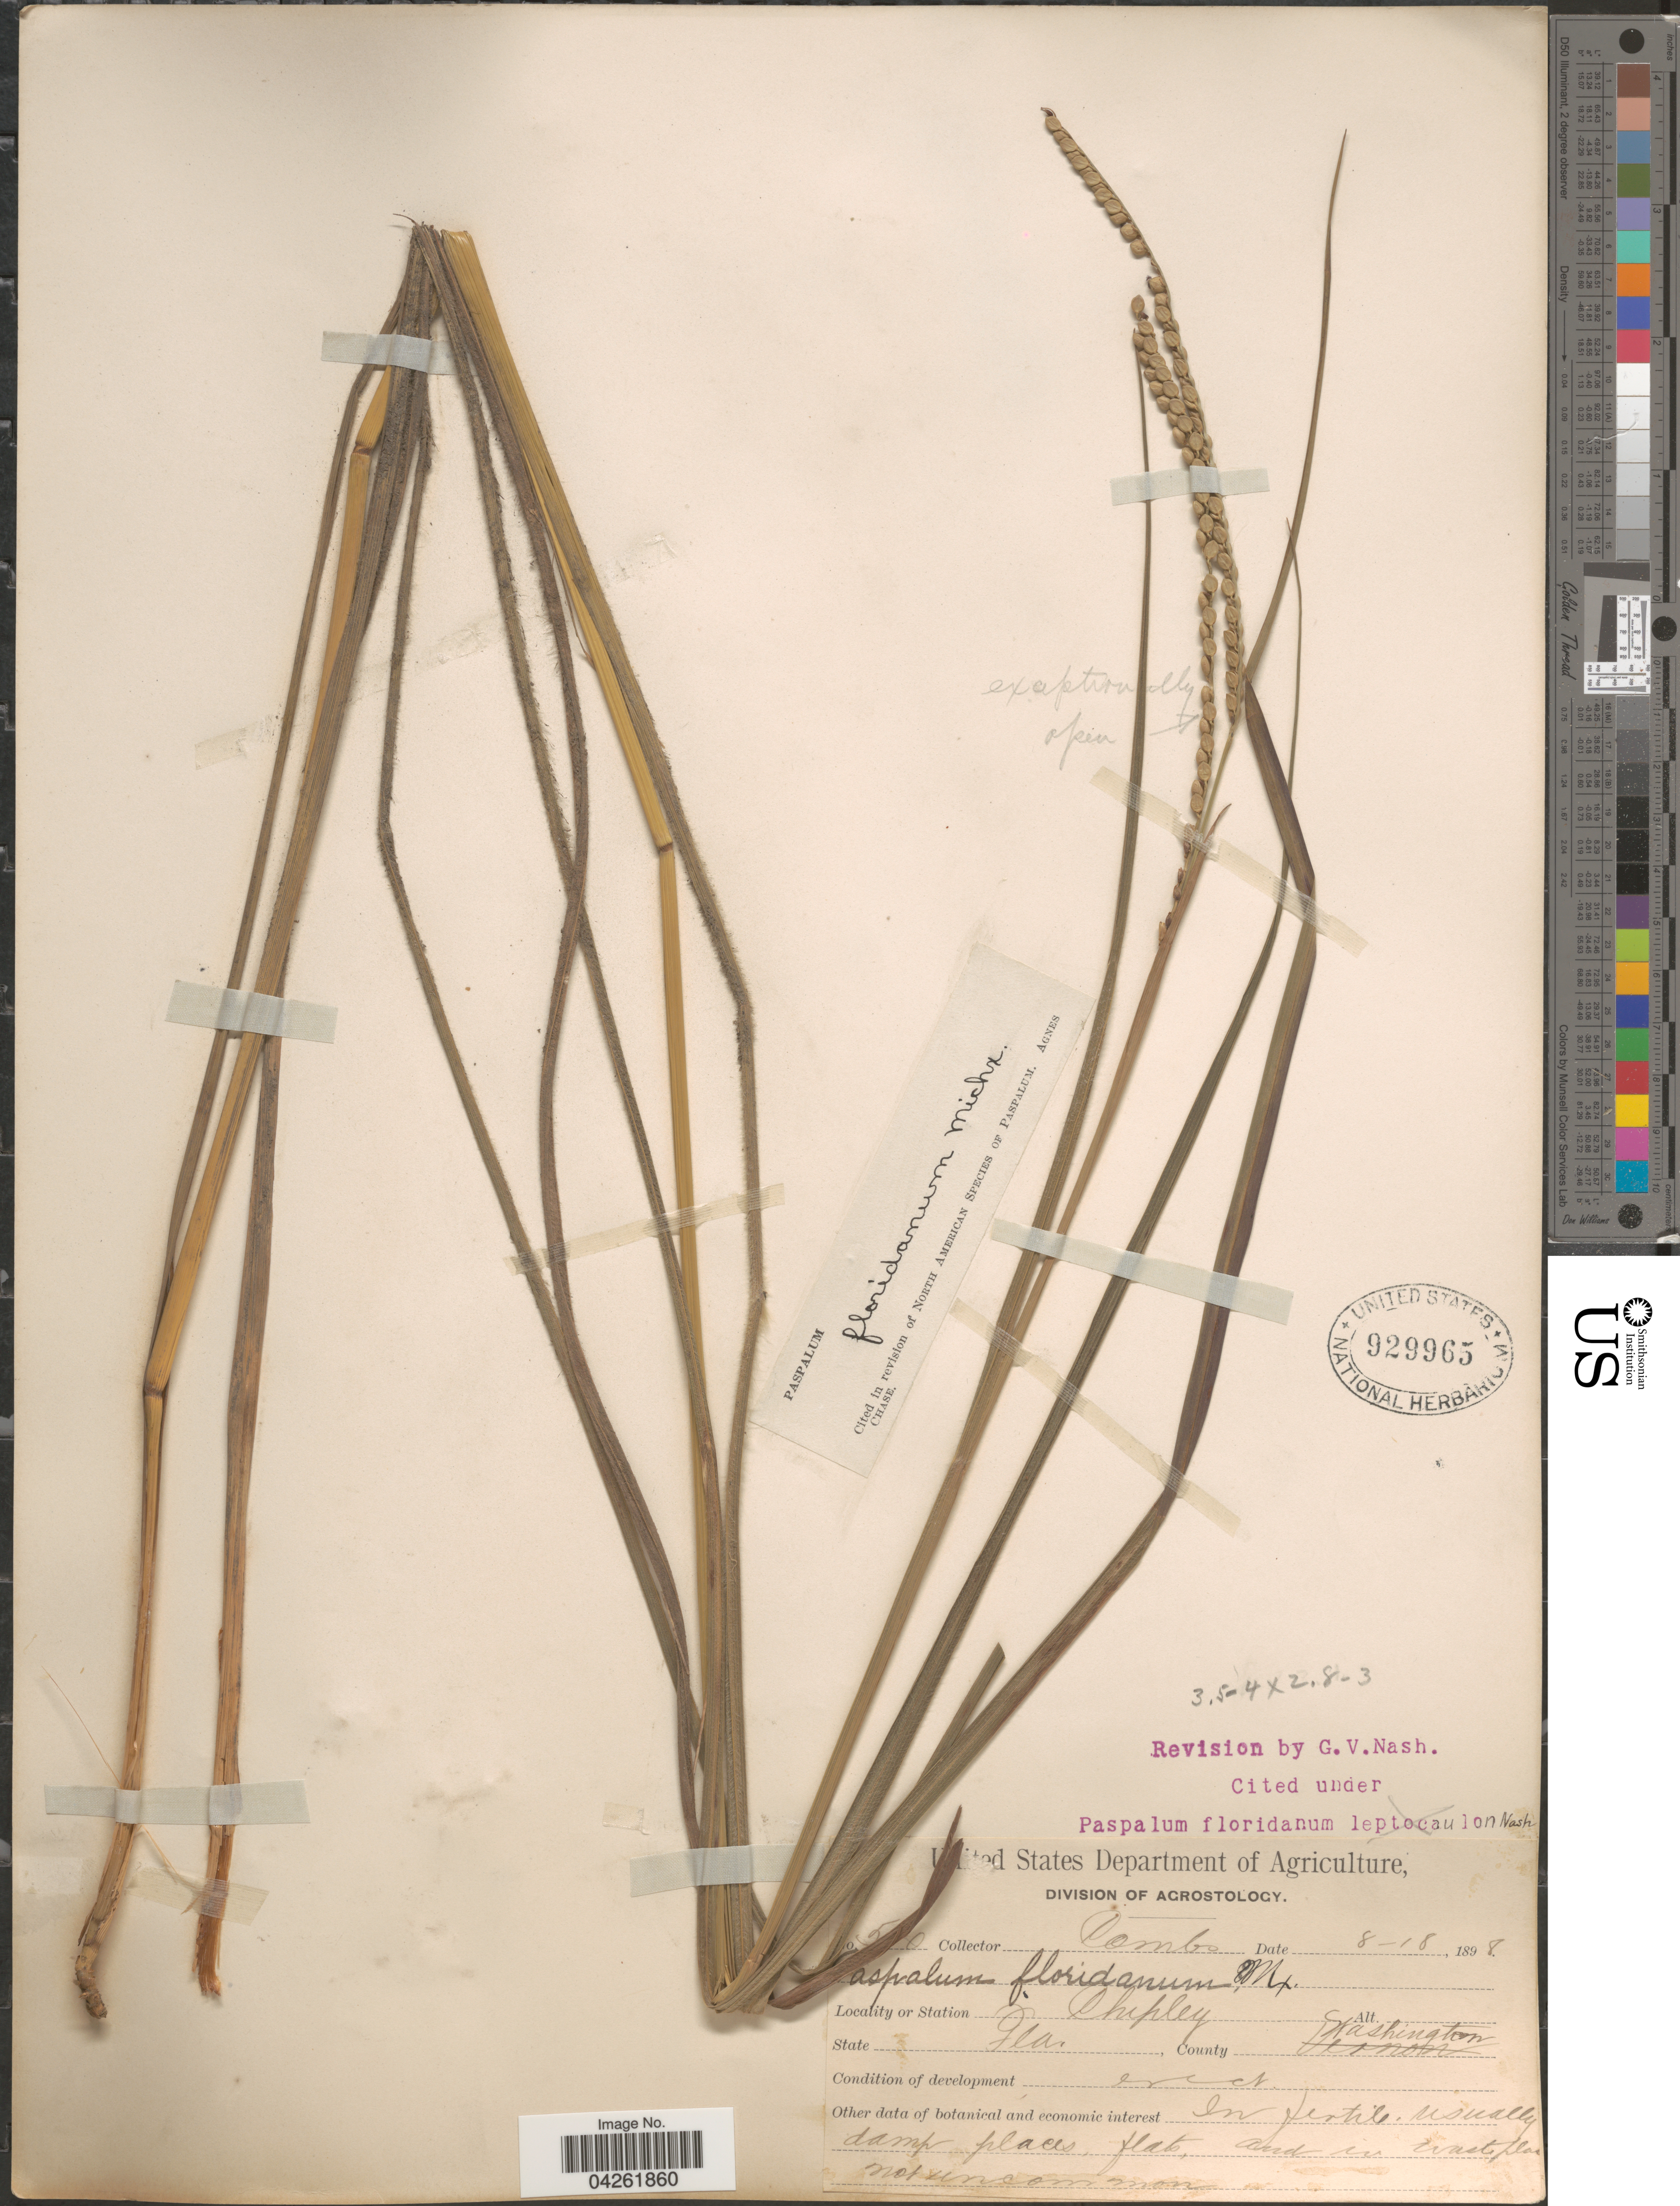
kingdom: Plantae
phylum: Tracheophyta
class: Liliopsida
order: Poales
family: Poaceae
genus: Paspalum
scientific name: Paspalum floridanum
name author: Michx.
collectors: -. Combs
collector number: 5!0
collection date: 1898-08-18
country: United States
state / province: Florida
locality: Chipley. County Washington.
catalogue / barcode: US 929965